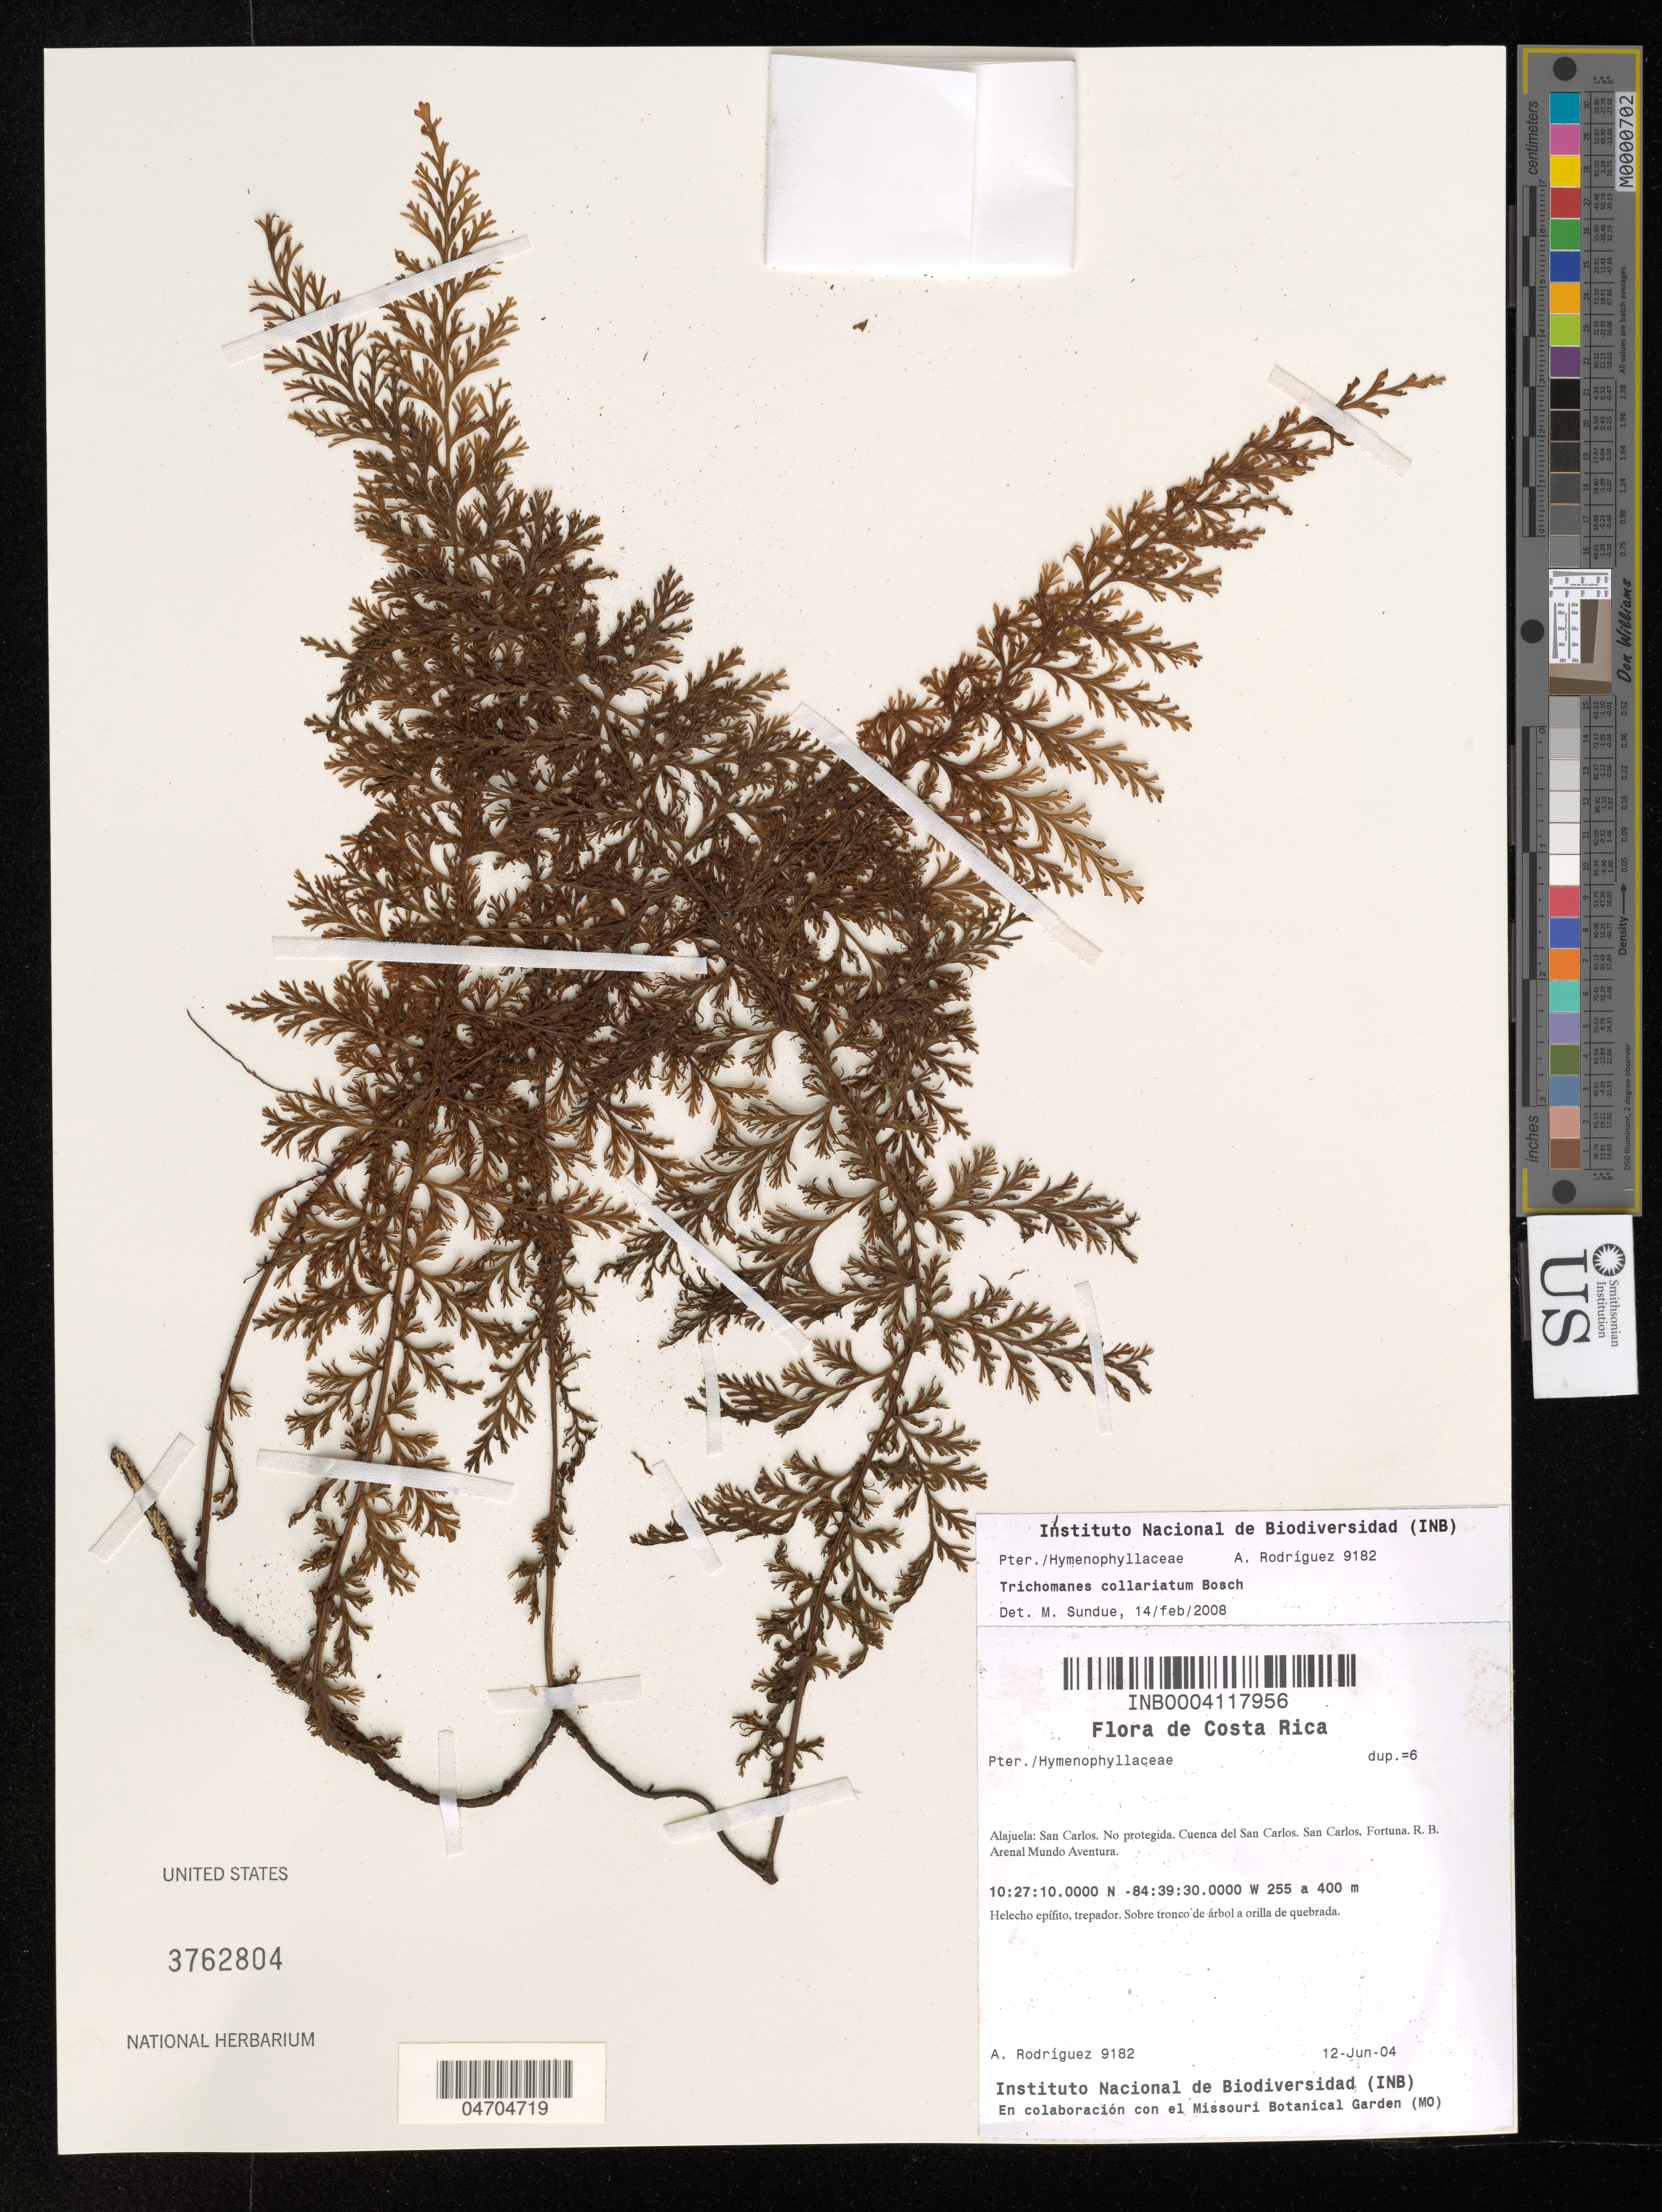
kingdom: Plantae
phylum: Tracheophyta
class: Polypodiopsida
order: Hymenophyllales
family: Hymenophyllaceae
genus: Trichomanes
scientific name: Trichomanes collariatum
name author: Bosch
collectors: A. Rodríguez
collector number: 9182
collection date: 2004-06-12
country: Costa Rica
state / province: Alajuela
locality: San Carlos. No protegida. Cuenca del San Carlos. San Carlos, Fortuna. R. B. Arenal Mundo Aventura.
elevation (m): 255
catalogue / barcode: US 3762804